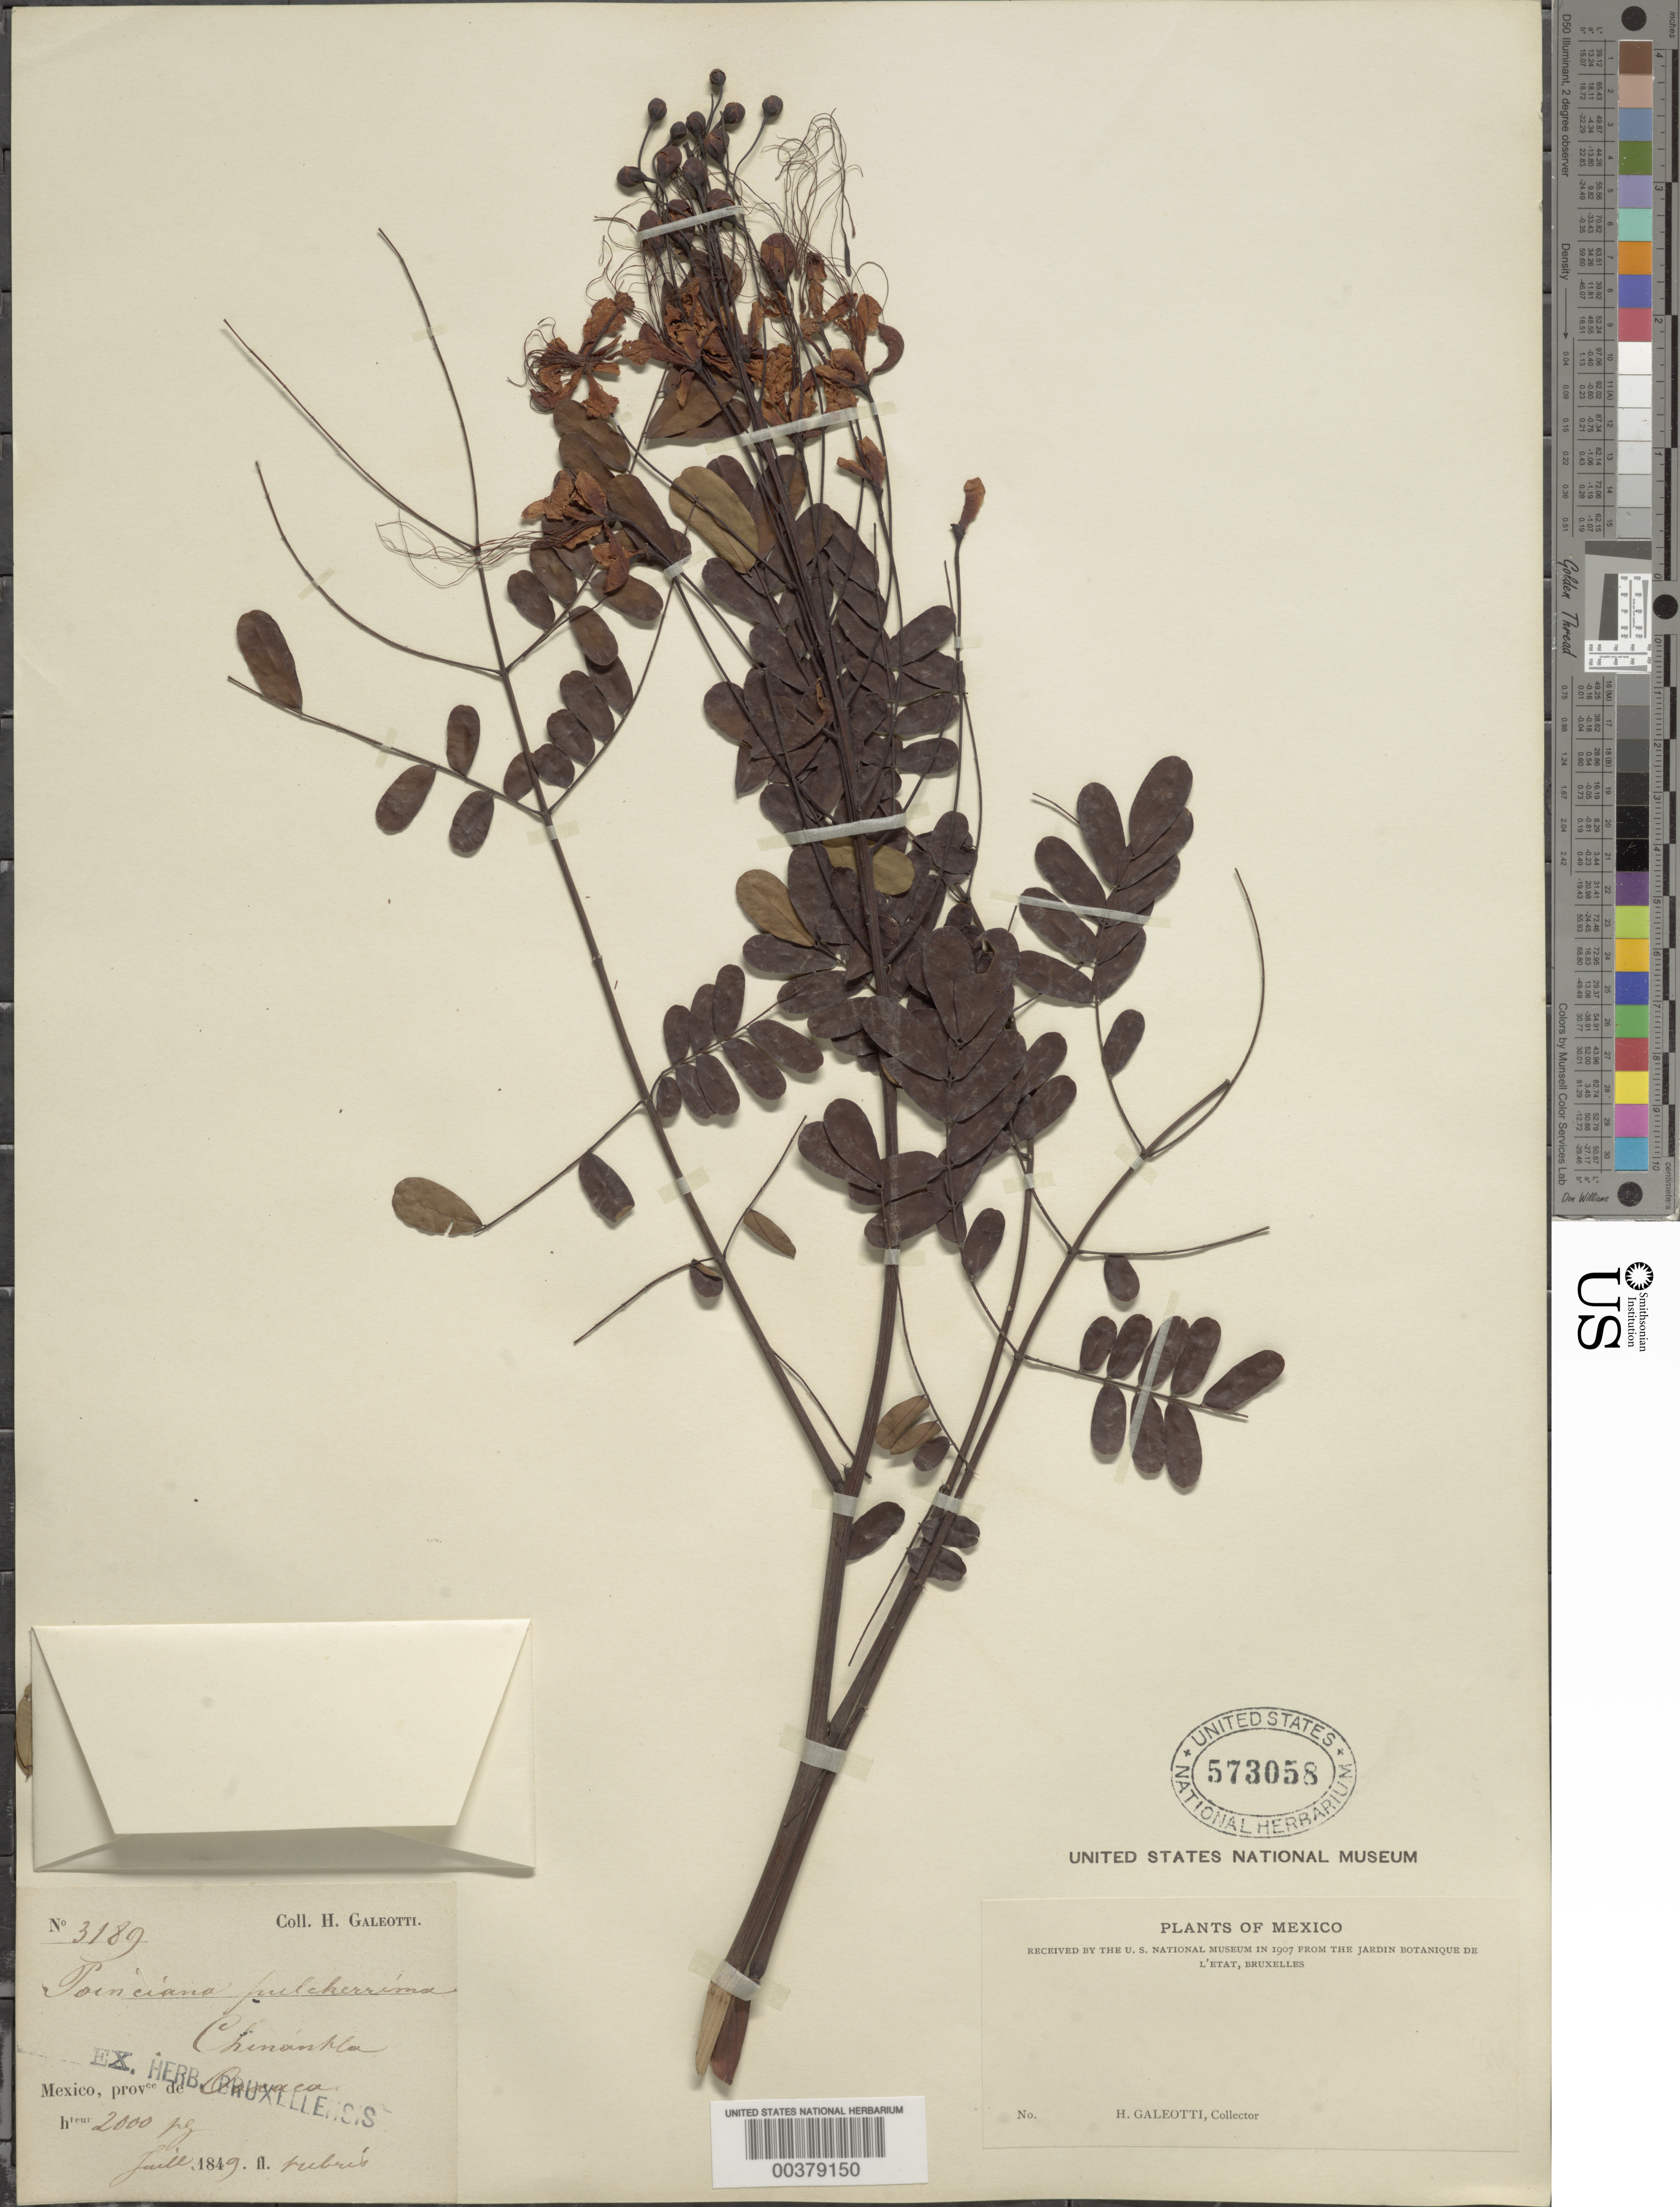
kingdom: Plantae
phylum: Tracheophyta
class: Magnoliopsida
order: Fabales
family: Fabaceae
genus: Caesalpinia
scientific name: Caesalpinia pulcherrima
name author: (L.) Sw.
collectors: H. G. Galeotti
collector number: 3189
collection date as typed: Jul 1849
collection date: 1849-07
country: Mexico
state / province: Oaxaca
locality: Chinantla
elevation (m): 610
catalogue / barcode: US 573058